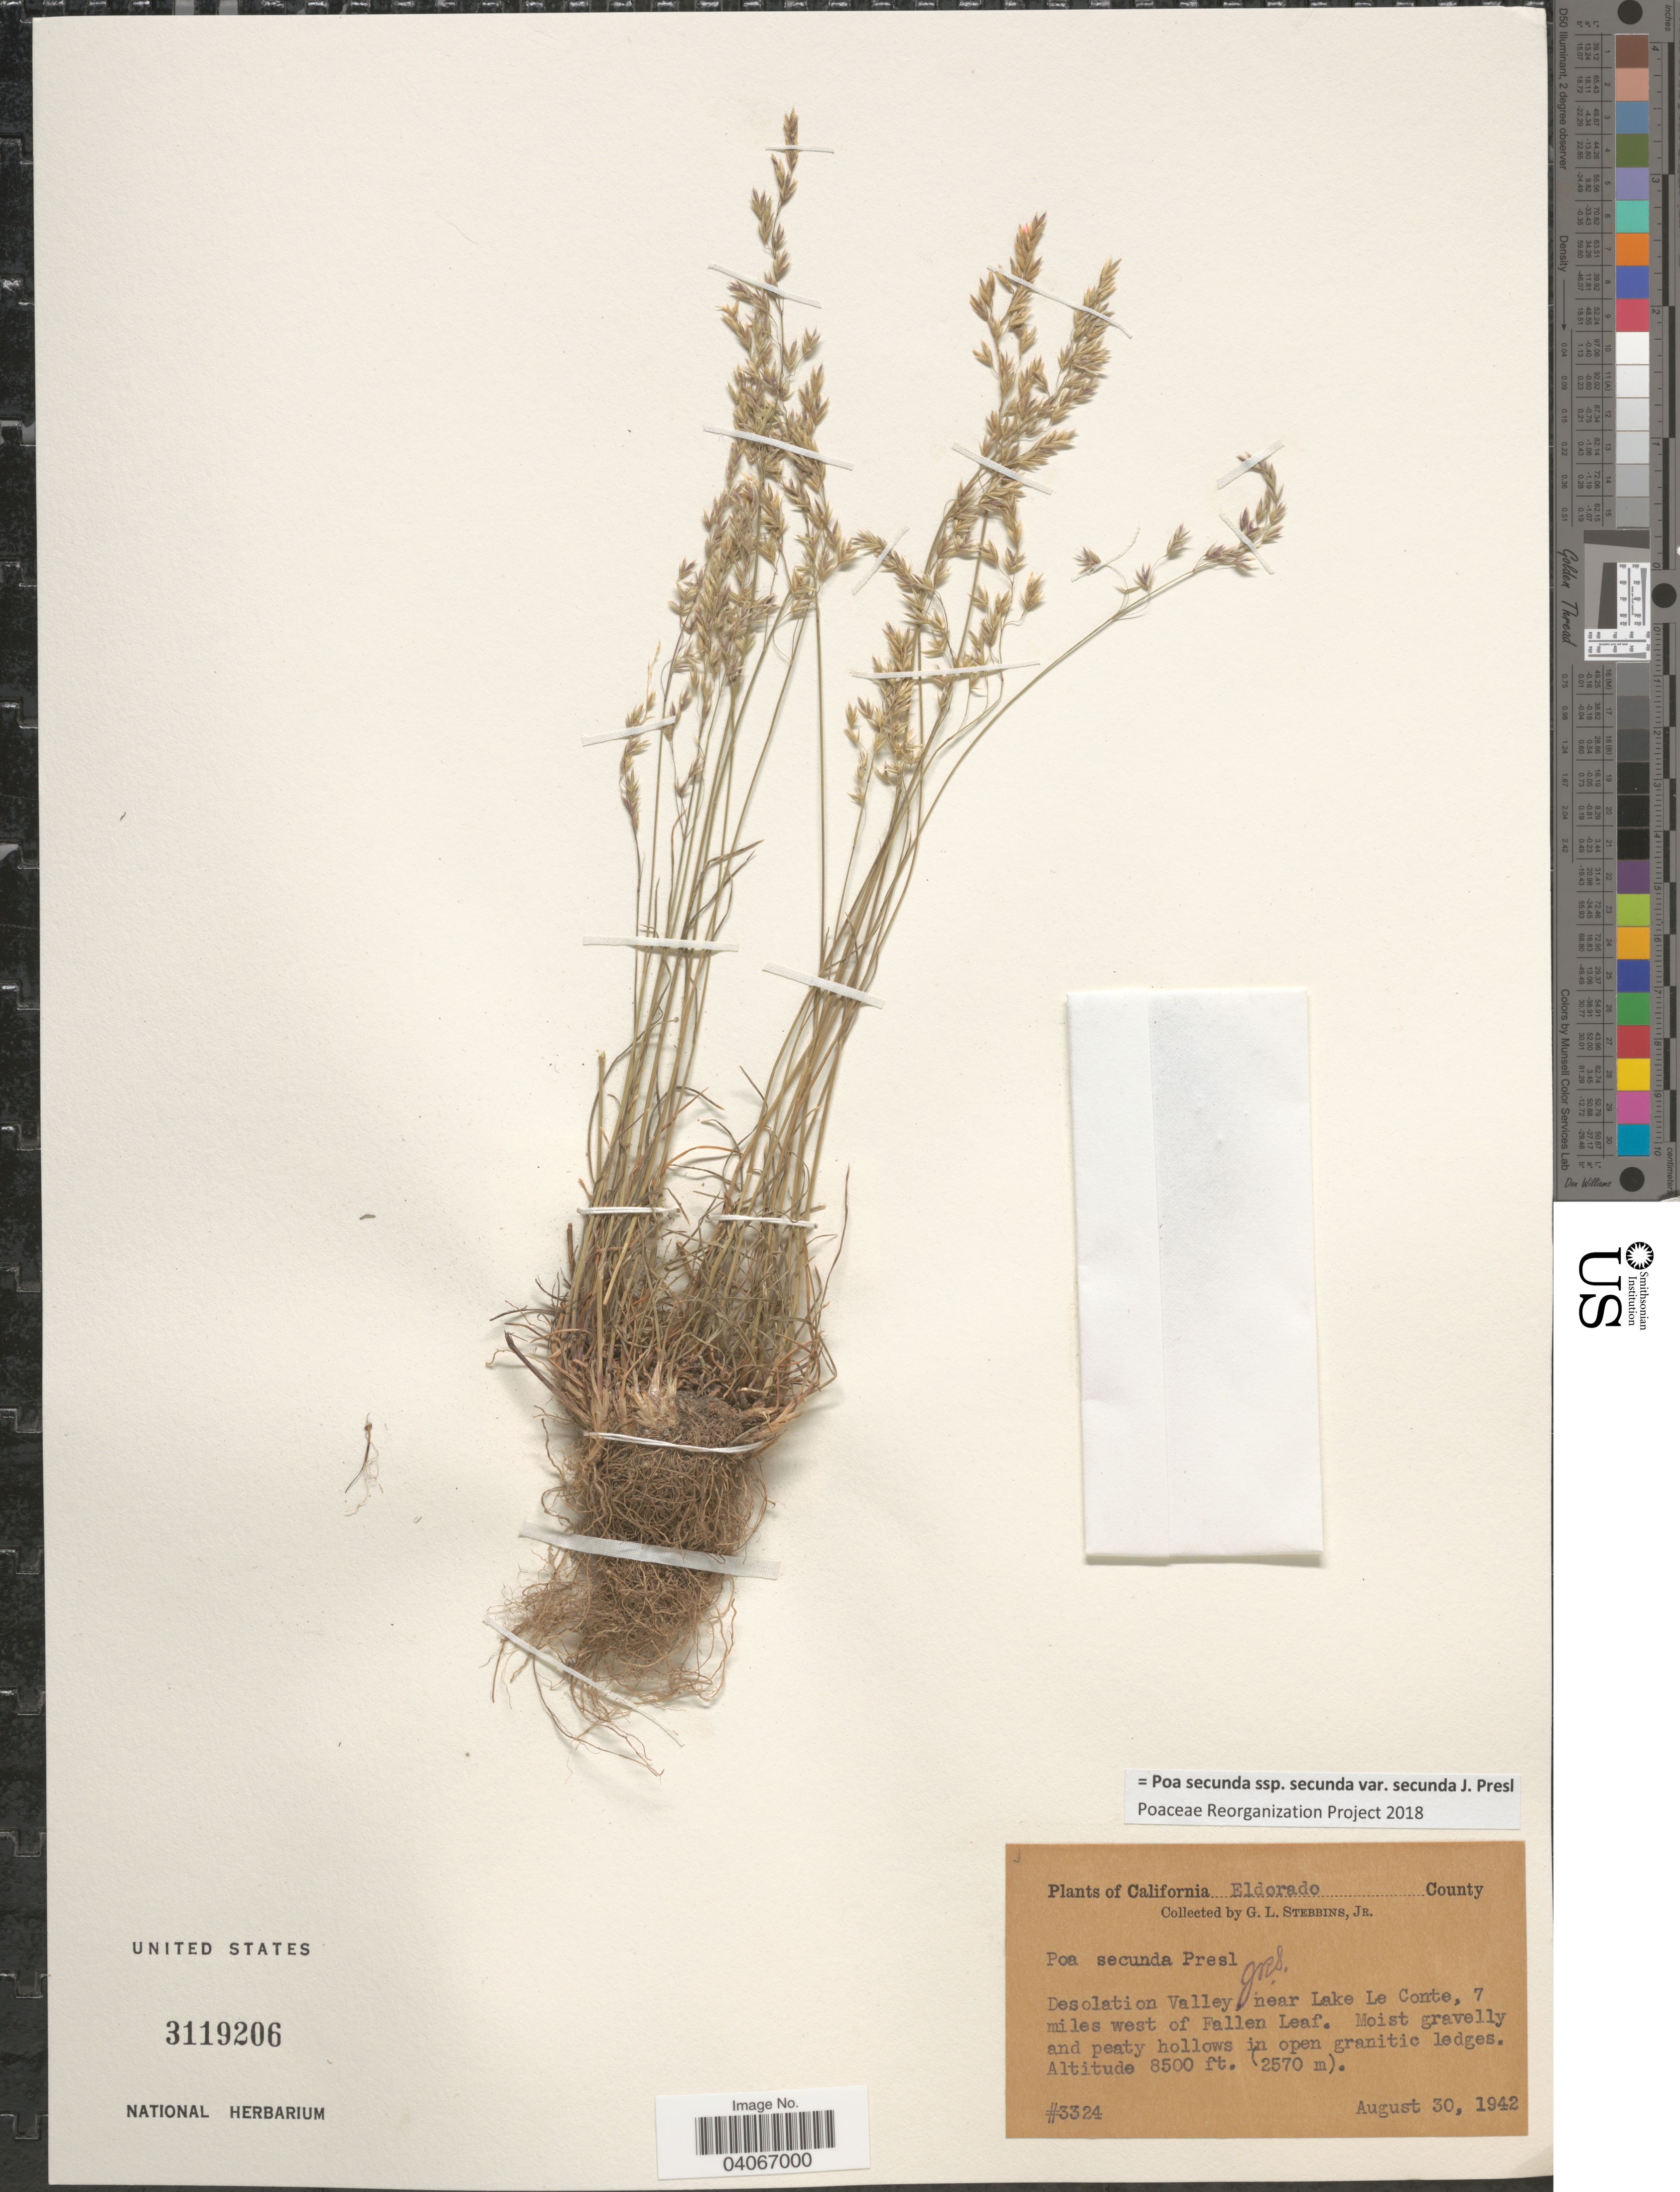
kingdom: Plantae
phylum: Tracheophyta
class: Liliopsida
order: Poales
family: Poaceae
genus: Poa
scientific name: Poa secunda subsp. secunda var. secunda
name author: J. Presl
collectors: G. L. Stebbins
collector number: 3324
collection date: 1942-08-30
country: United States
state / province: California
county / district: El Dorado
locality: Eldorado County. Desolation Valley, near Lake Le Conte, 7 miles west of Fallen Leaf.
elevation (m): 2591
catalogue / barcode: US 3119206